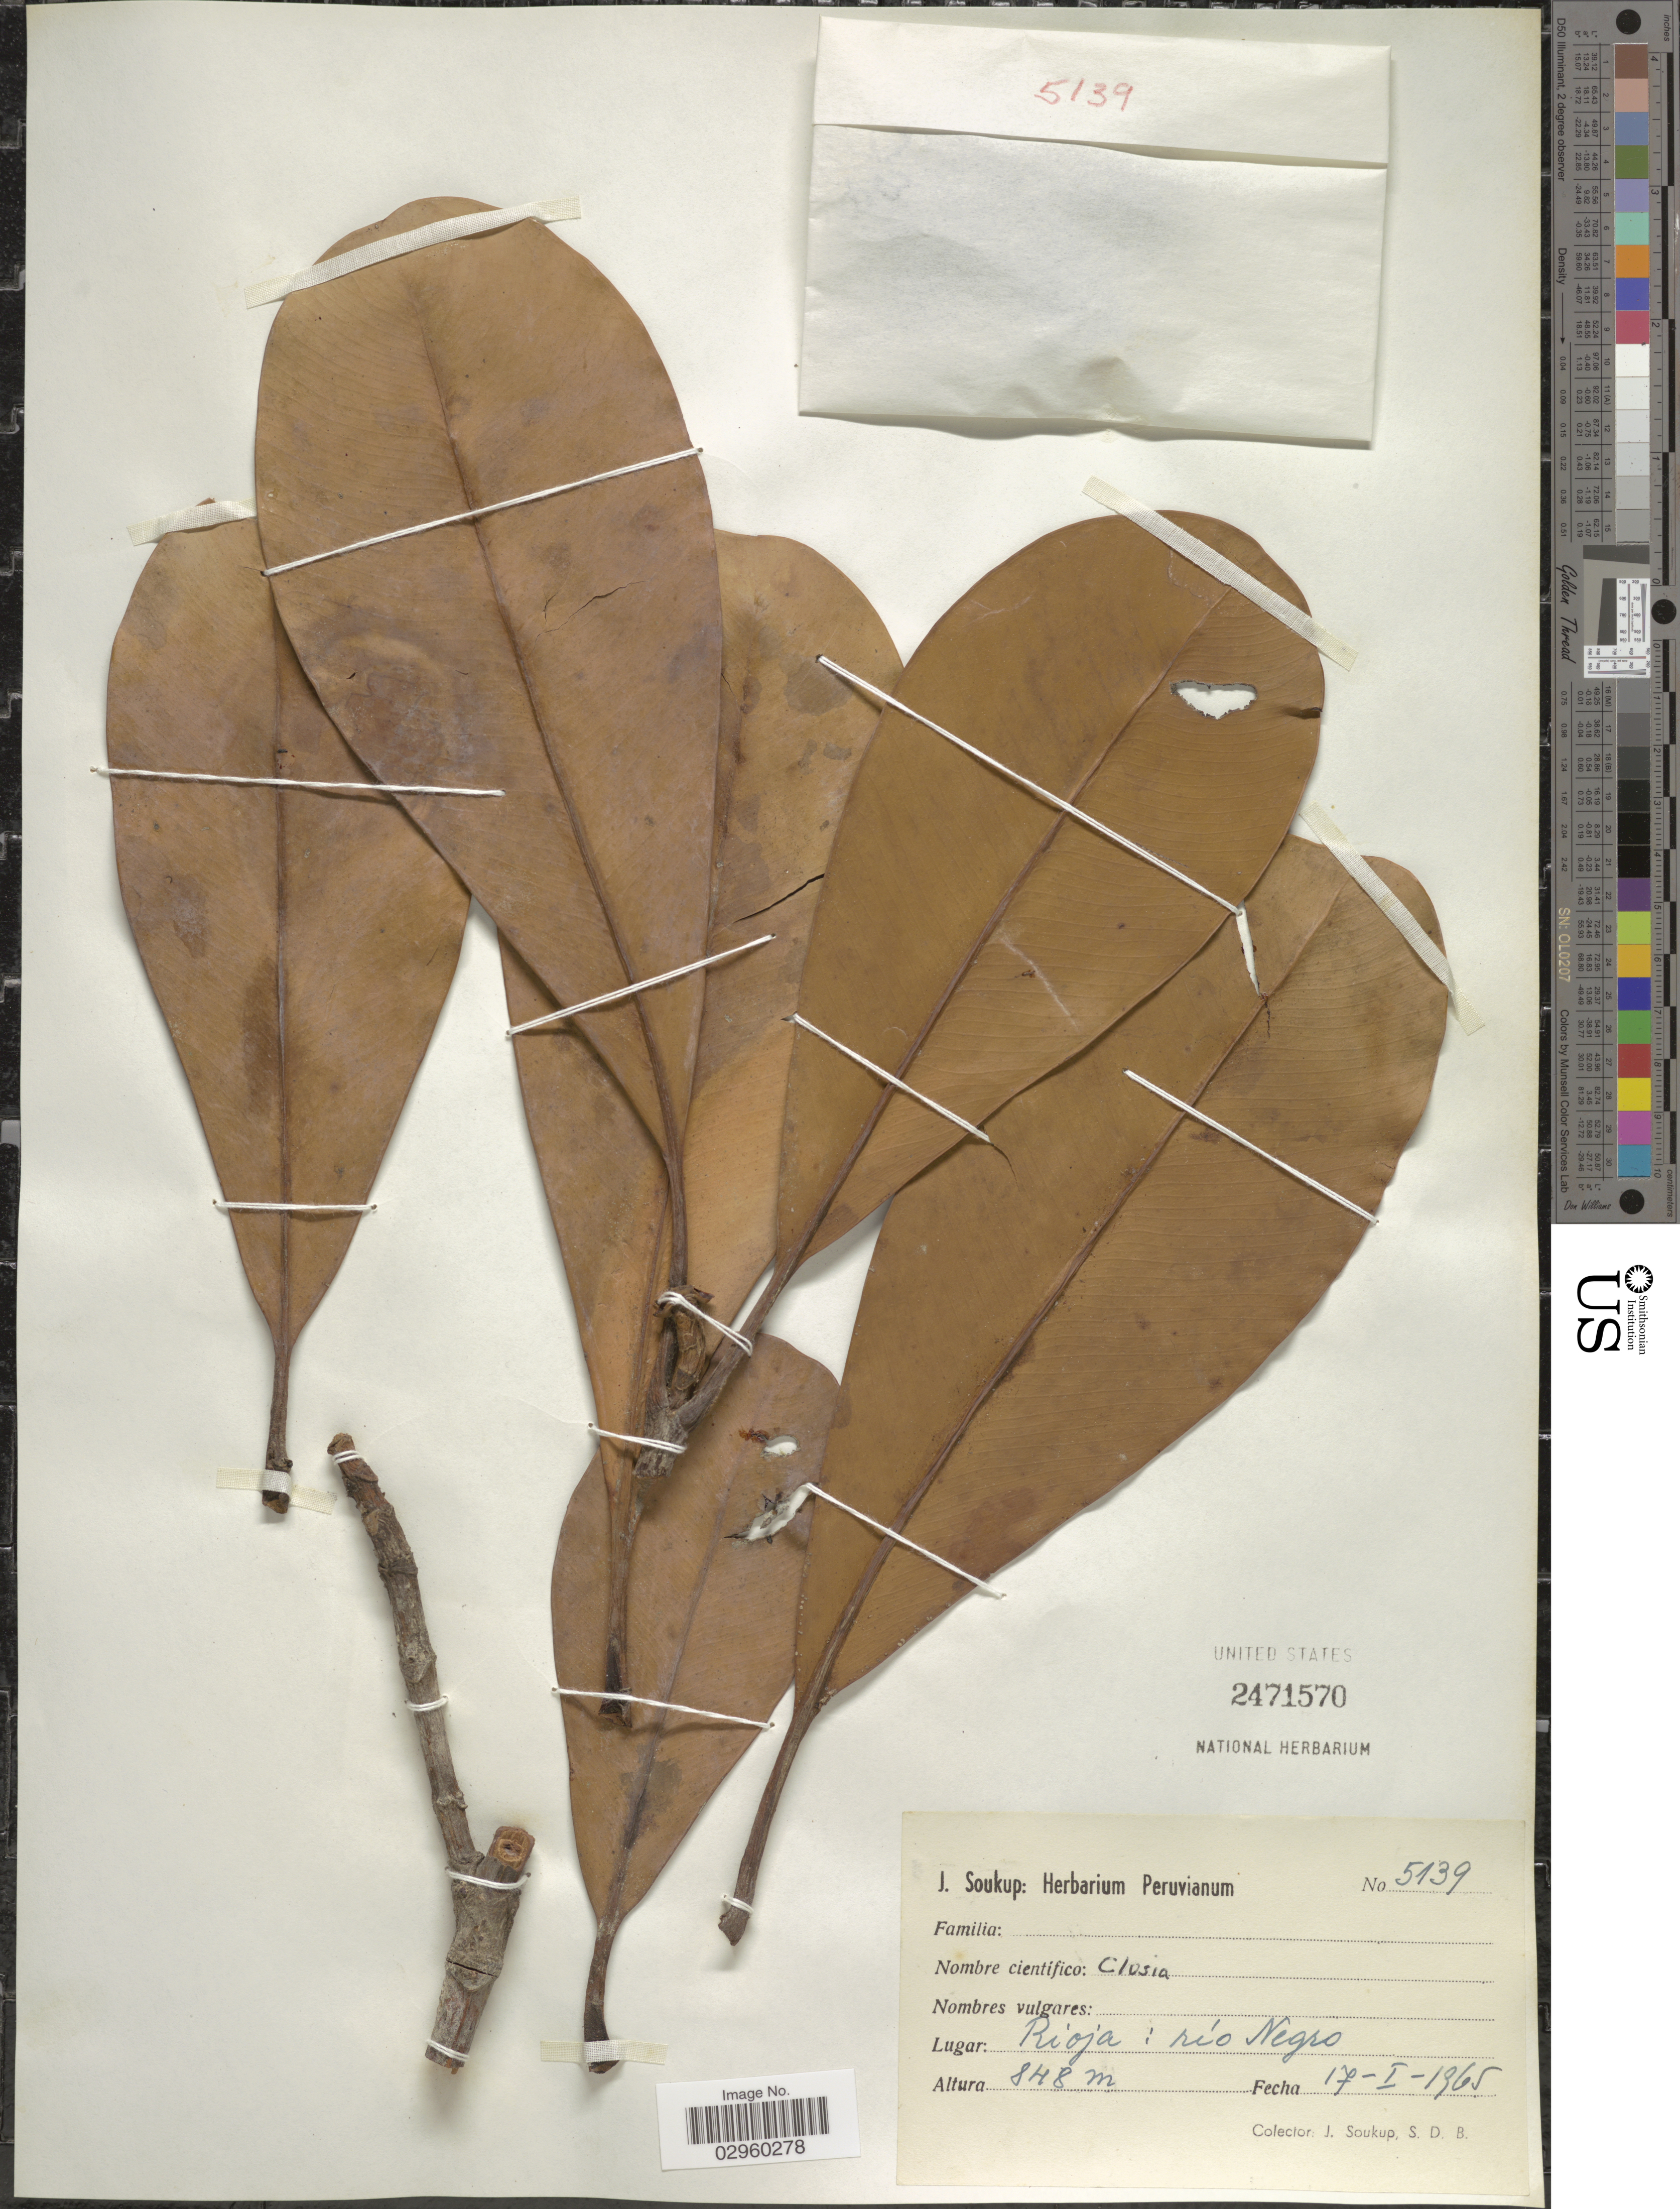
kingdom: Plantae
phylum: Tracheophyta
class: Magnoliopsida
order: Malpighiales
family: Clusiaceae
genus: Clusia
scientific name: Clusia sp.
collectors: J. Soukup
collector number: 5139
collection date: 1965-01-17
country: Peru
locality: Rioja : rio Negro.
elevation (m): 848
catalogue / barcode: US 2471570